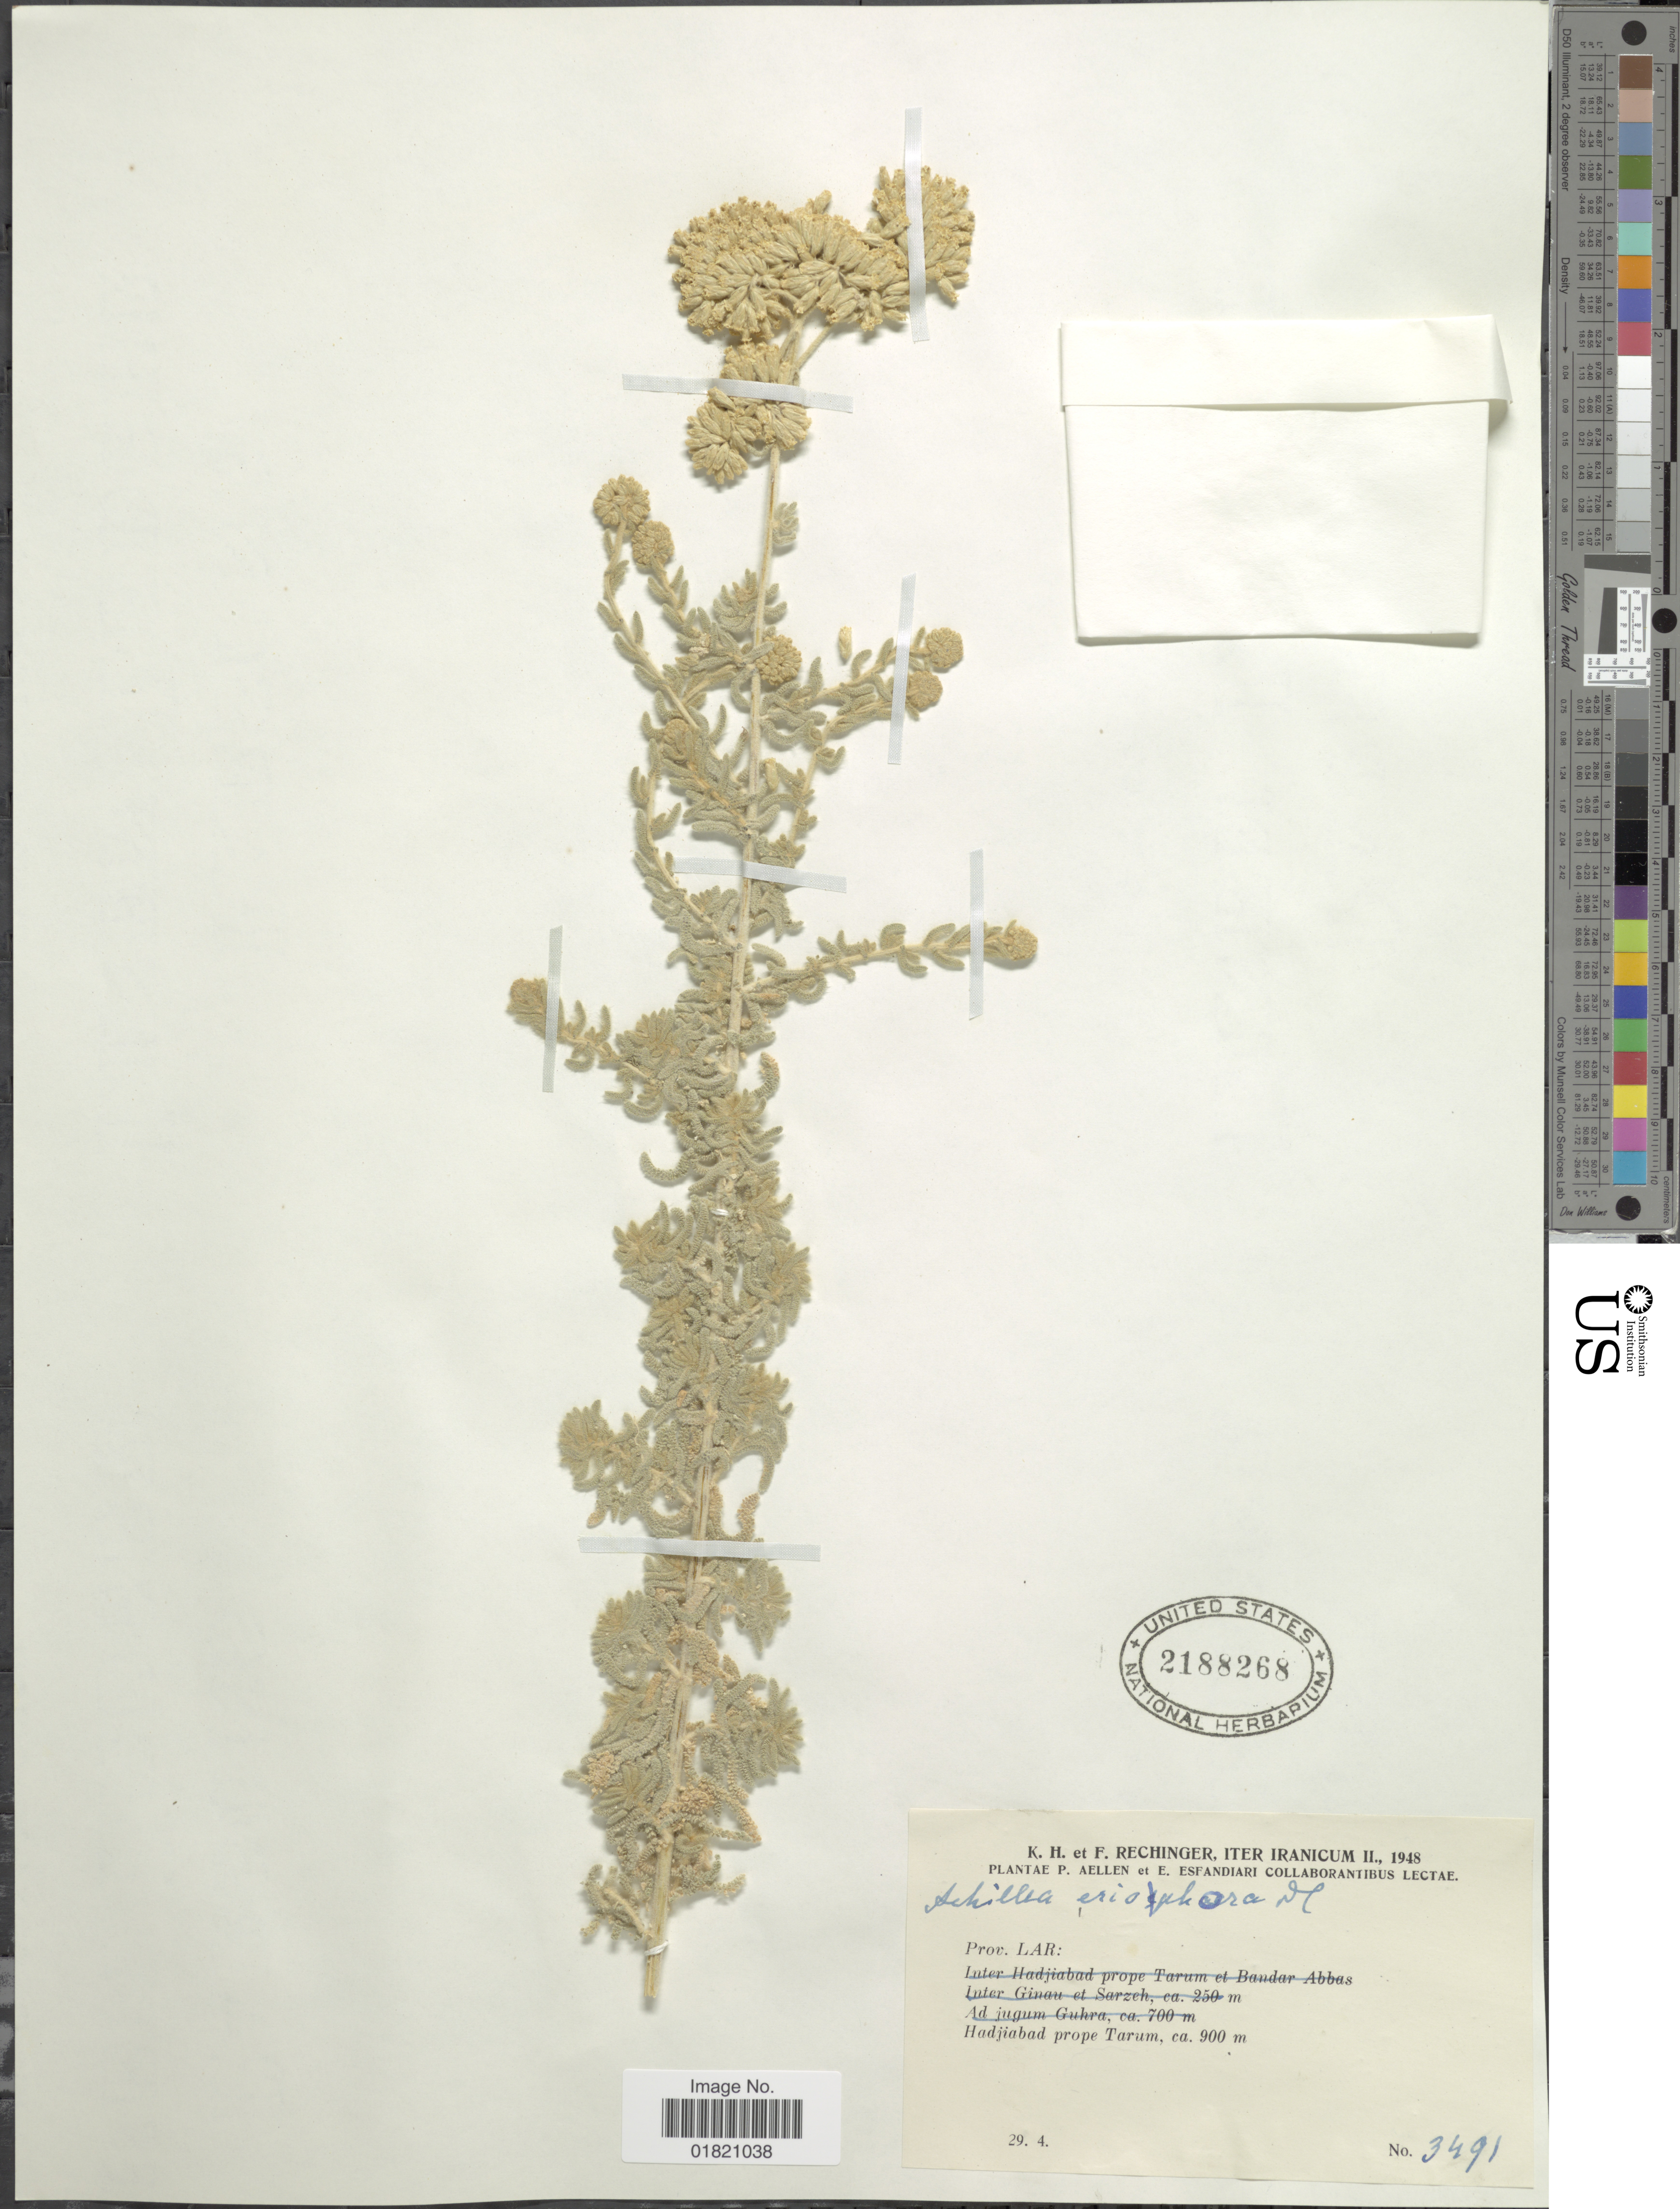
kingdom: Plantae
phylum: Tracheophyta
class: Magnoliopsida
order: Asterales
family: Asteraceae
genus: Achillea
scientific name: Achillea eriophora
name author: DC.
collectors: P. Aellen & E. Esfandiari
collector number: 3491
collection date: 1948-04-29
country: Iran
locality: Prov. Lar. Iranicum. Hadjiabad prope Tarum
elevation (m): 900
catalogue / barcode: US 2188268